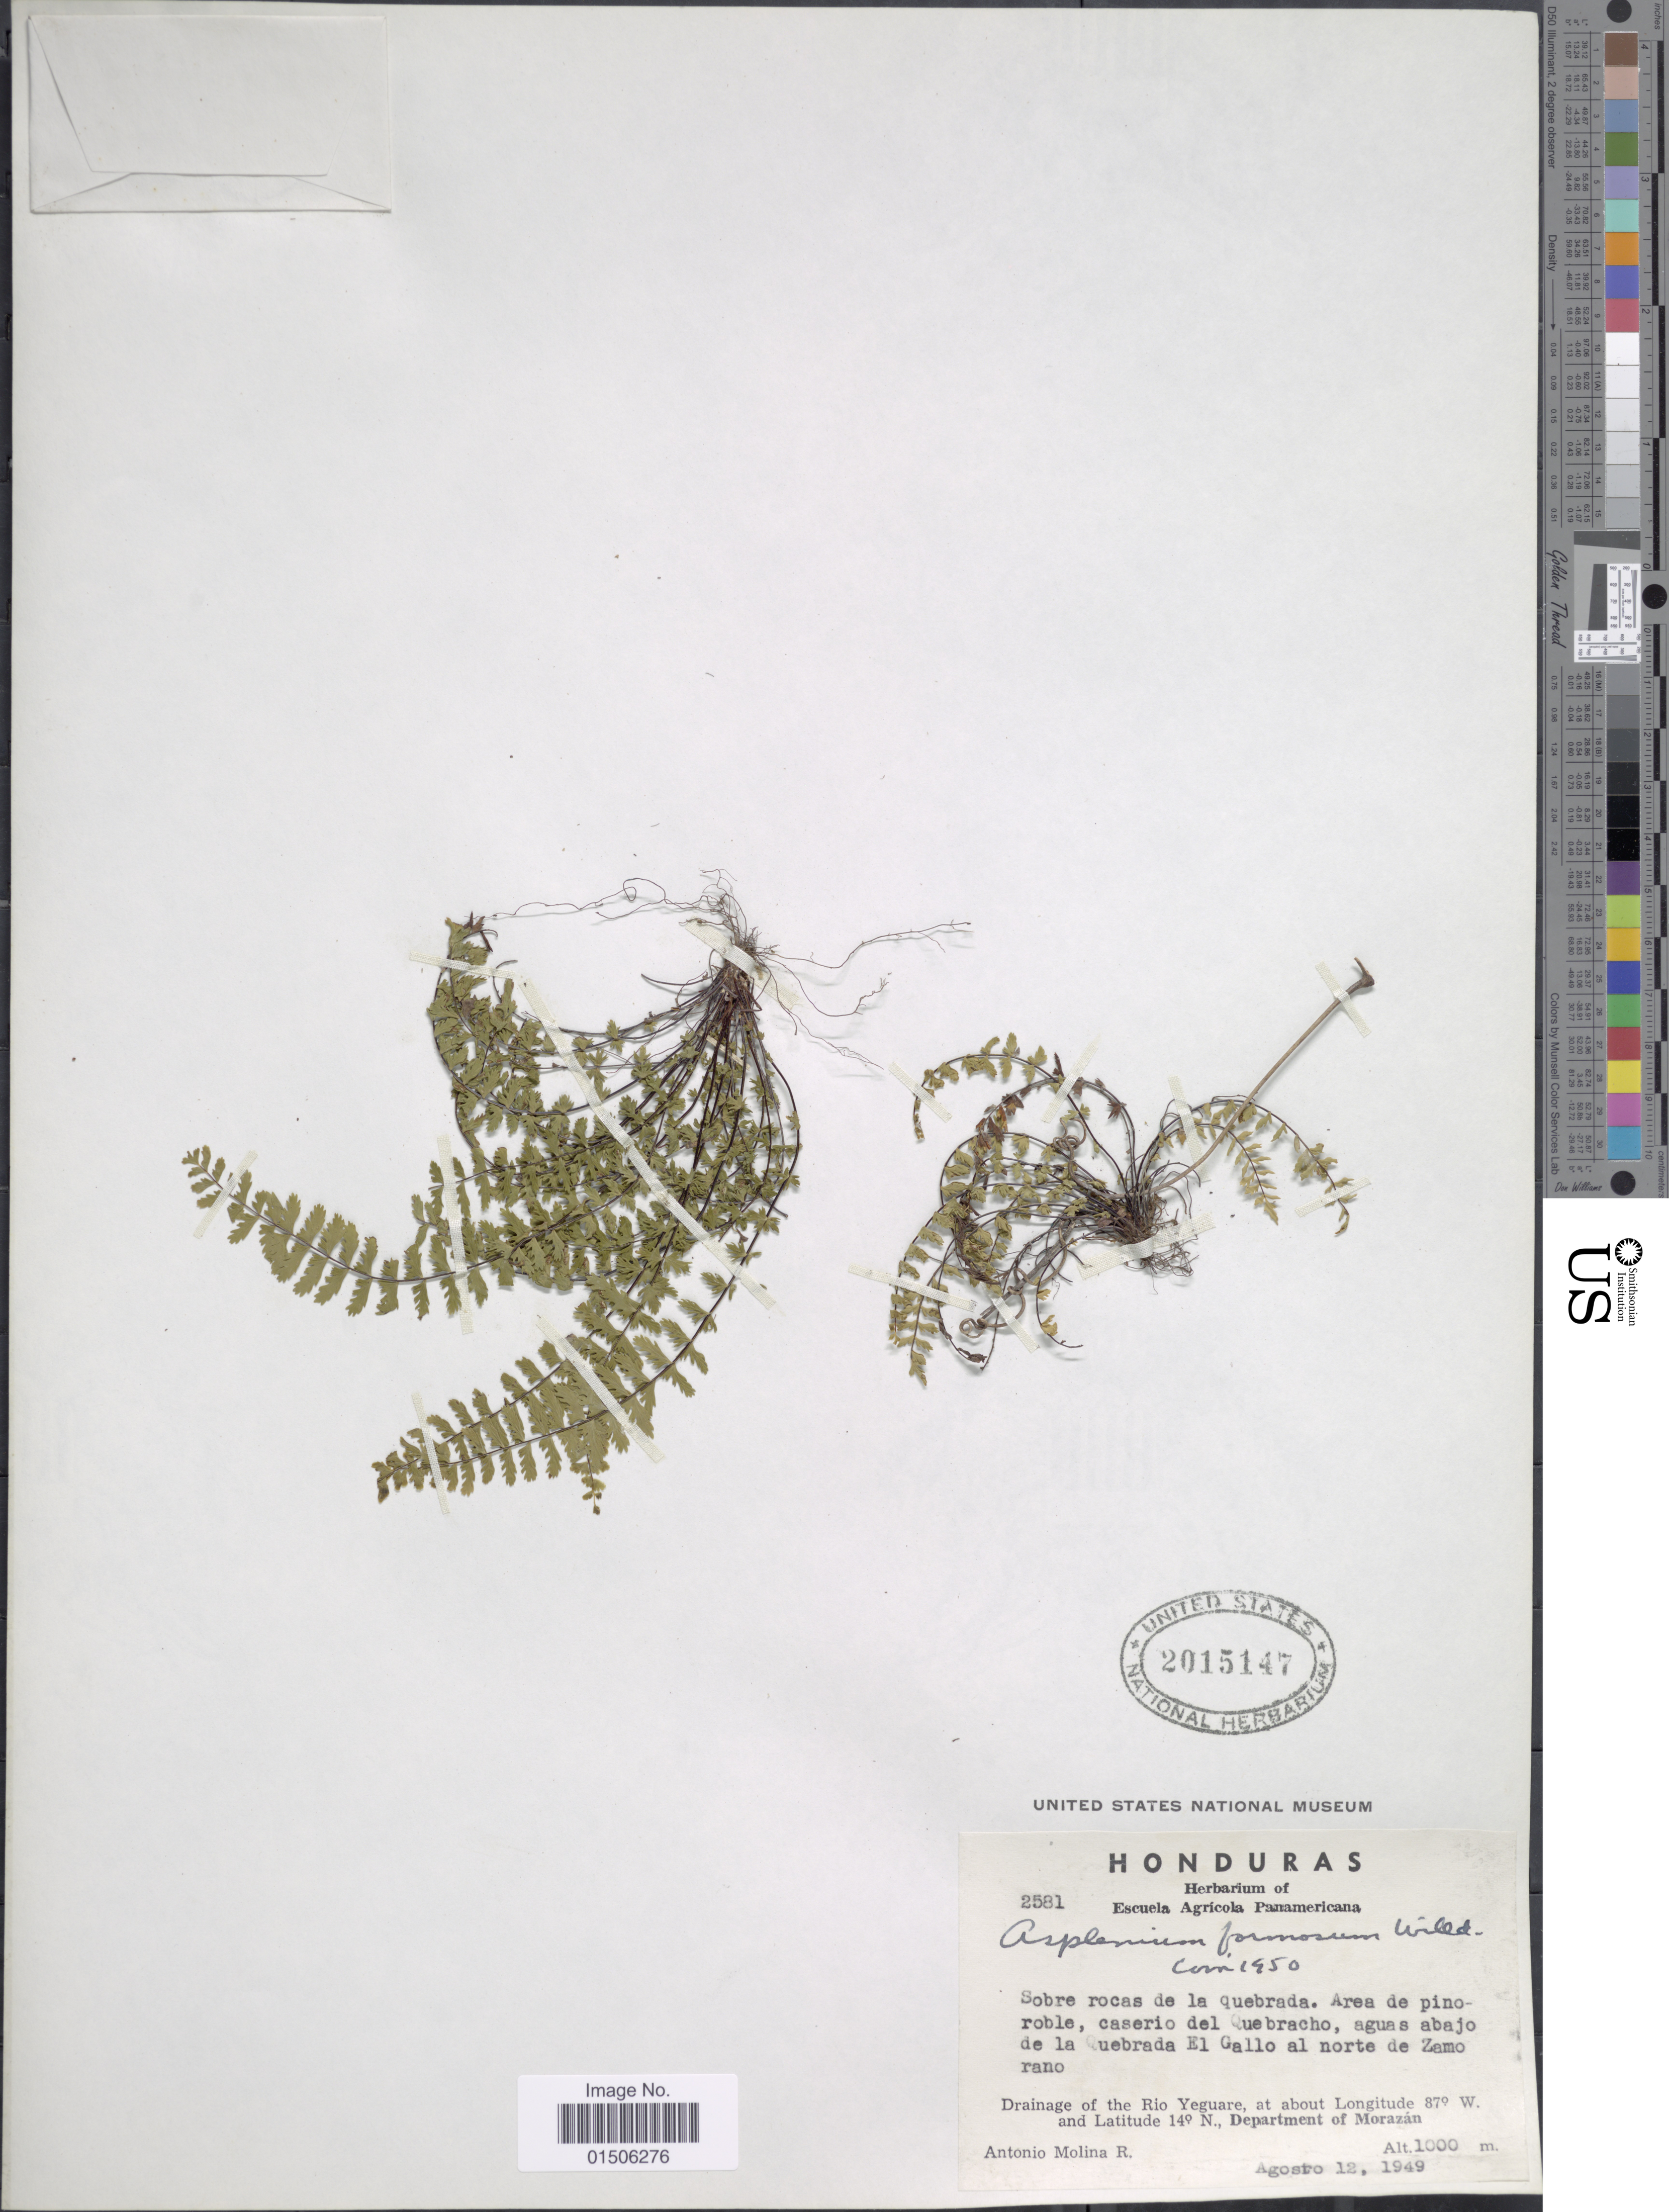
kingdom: Plantae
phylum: Tracheophyta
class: Polypodiopsida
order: Polypodiales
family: Aspleniaceae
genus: Asplenium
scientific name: Asplenium formosum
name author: Willd.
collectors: A. Molina R.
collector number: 2581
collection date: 1949-08-12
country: Honduras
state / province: Fco. Morazán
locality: Area de pinoroble, caserio del Quebracho, aguas abajo de la Quebrada El Gallo al norte de Zamo rano, Drainage of the Rio Yeguare, Department of Morazán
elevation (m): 1000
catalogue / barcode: US 2015147